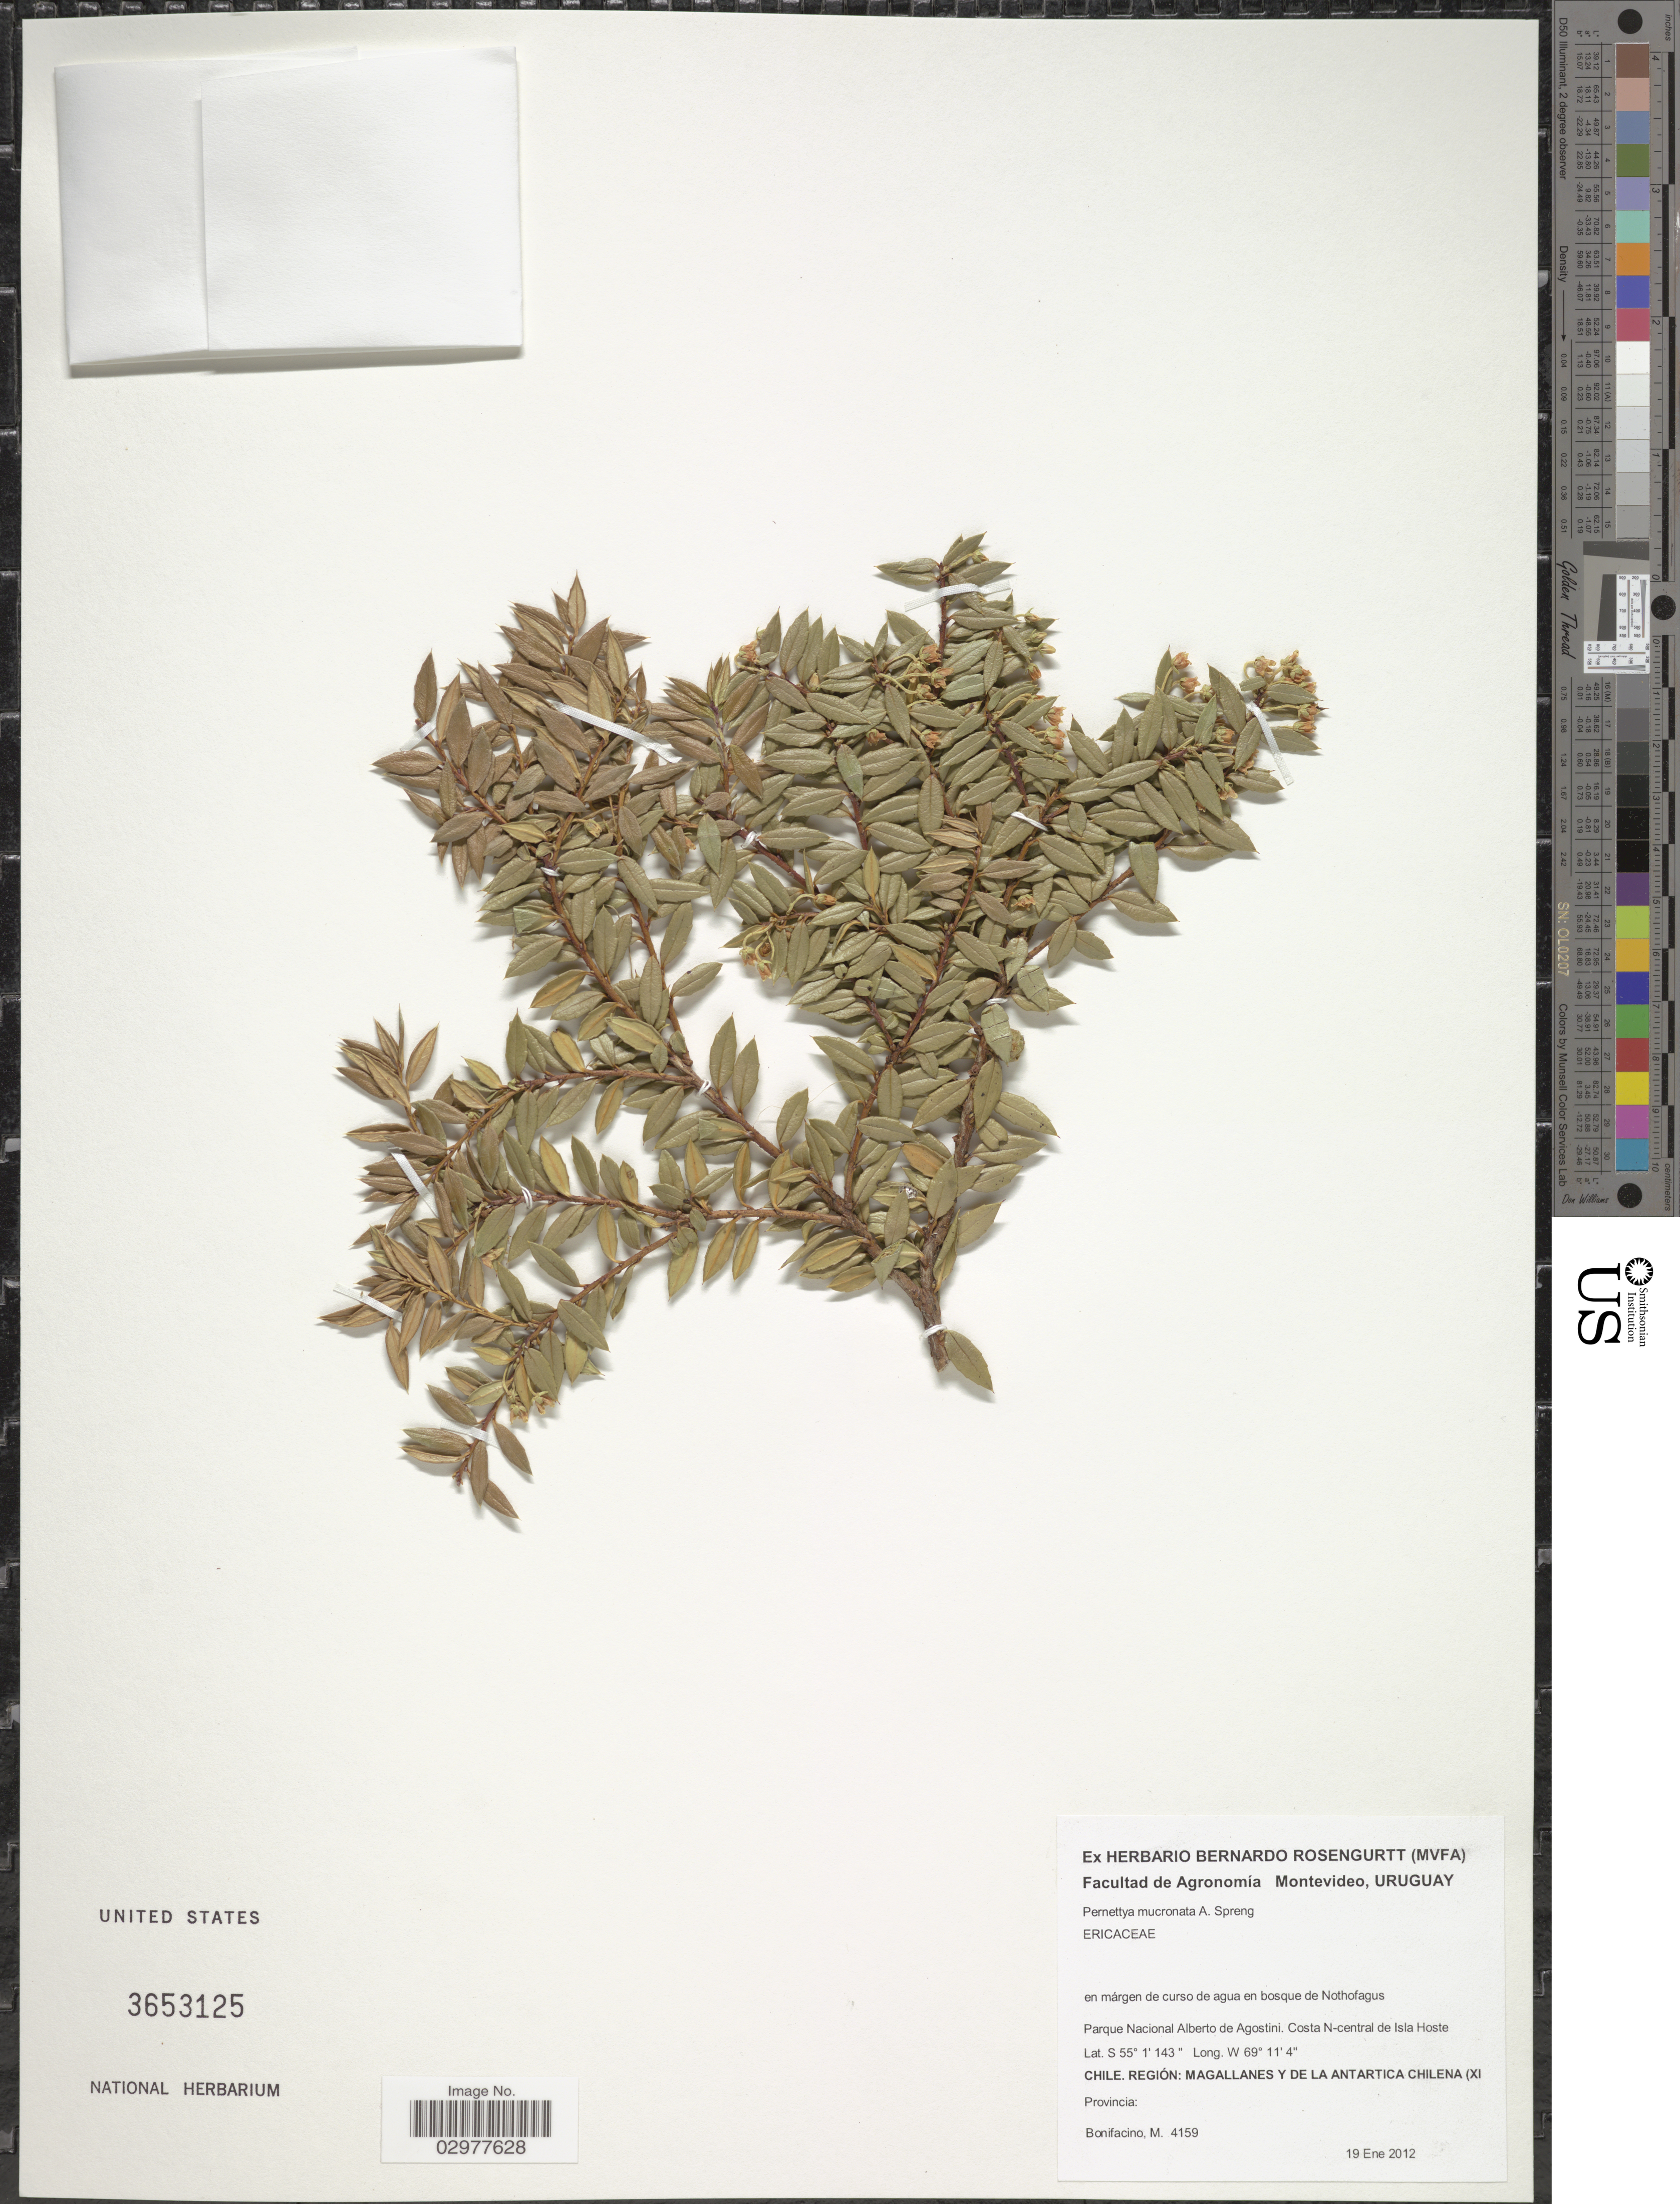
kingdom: Plantae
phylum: Tracheophyta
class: Magnoliopsida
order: Ericales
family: Ericaceae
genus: Pernettya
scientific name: Pernettya mucronata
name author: (L. f.) Gaudich. ex A. Spreng.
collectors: M. Bonifacino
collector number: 4159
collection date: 2012-01-19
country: Chile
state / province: Magallanes y de la Antártica Chilena (XII)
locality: En márgen de curso de agua en bosque de Nothofagus, Parque Nacional Alberto de Agostini. Costa N-central de Isla Hoste.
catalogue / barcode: US 3653125